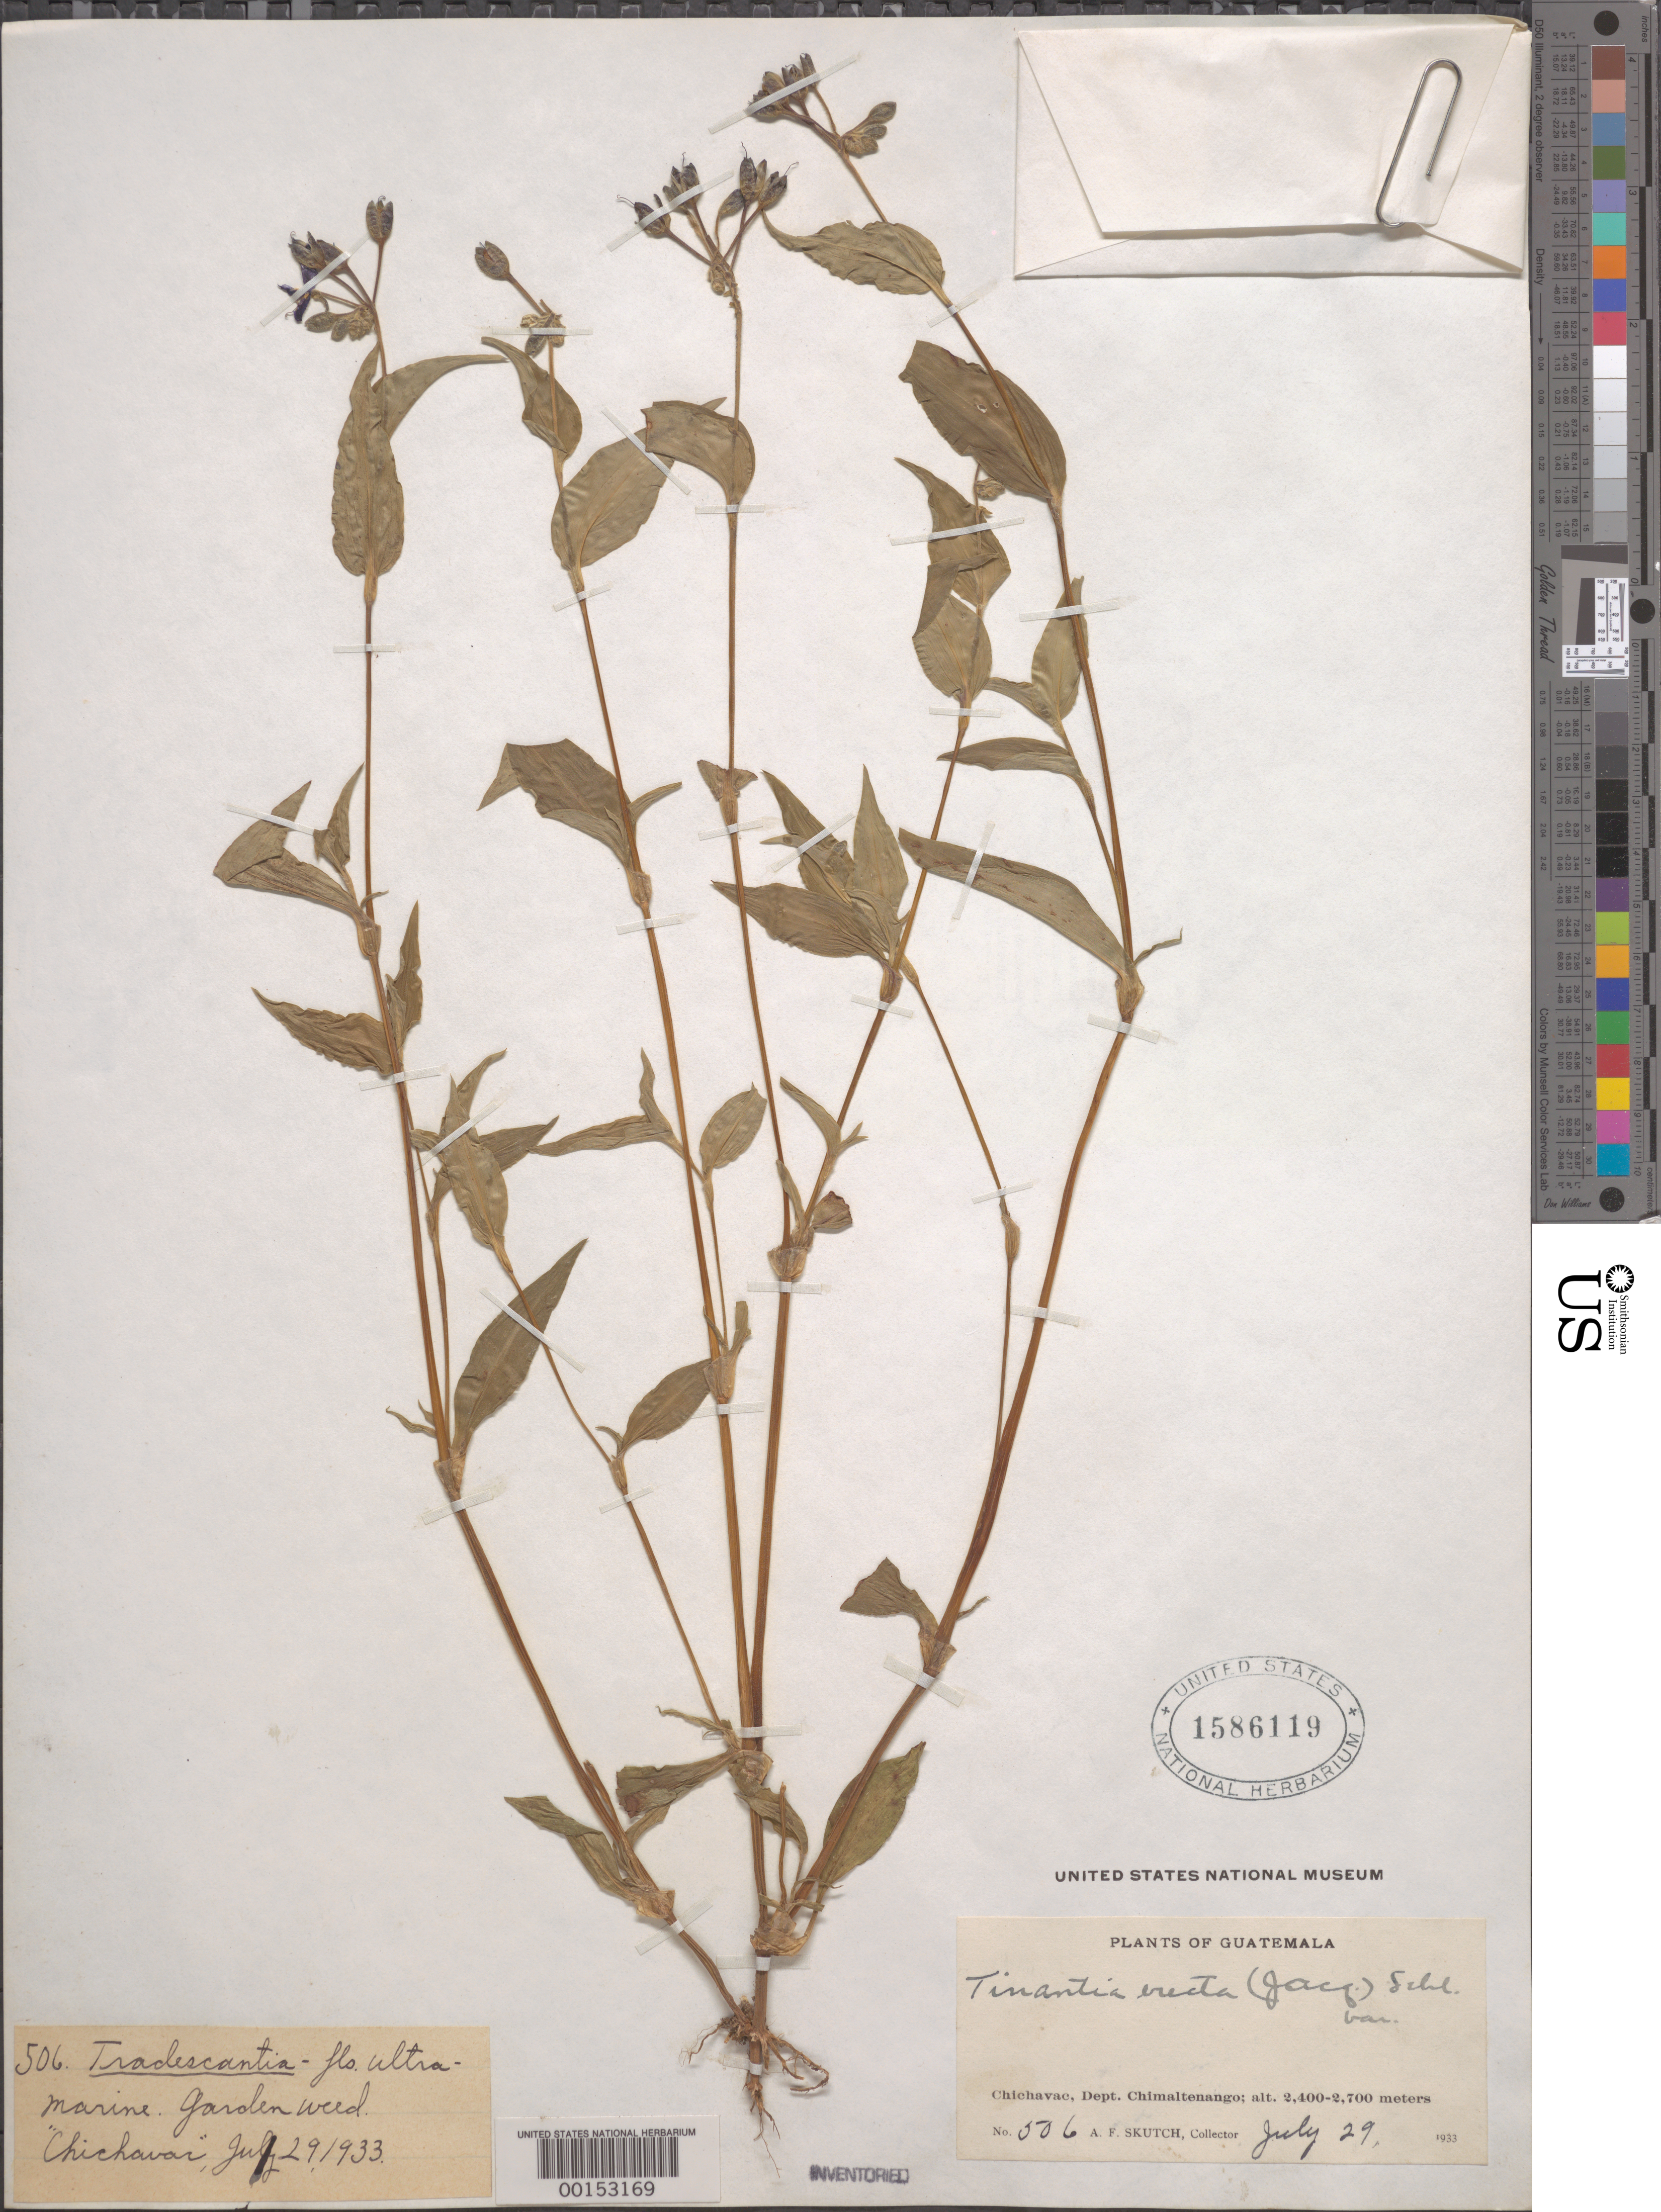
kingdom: Plantae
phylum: Tracheophyta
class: Liliopsida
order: Commelinales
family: Commelinaceae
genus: Tinantia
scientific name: Tinantia erecta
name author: (Jacq.) Fenzl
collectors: A. F. Skutch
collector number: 506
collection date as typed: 29 Jul 1933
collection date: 1933-07-29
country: Guatemala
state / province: Chimaltenango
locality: Chichavac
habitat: Garden weed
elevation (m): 2400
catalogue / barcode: US 1586119